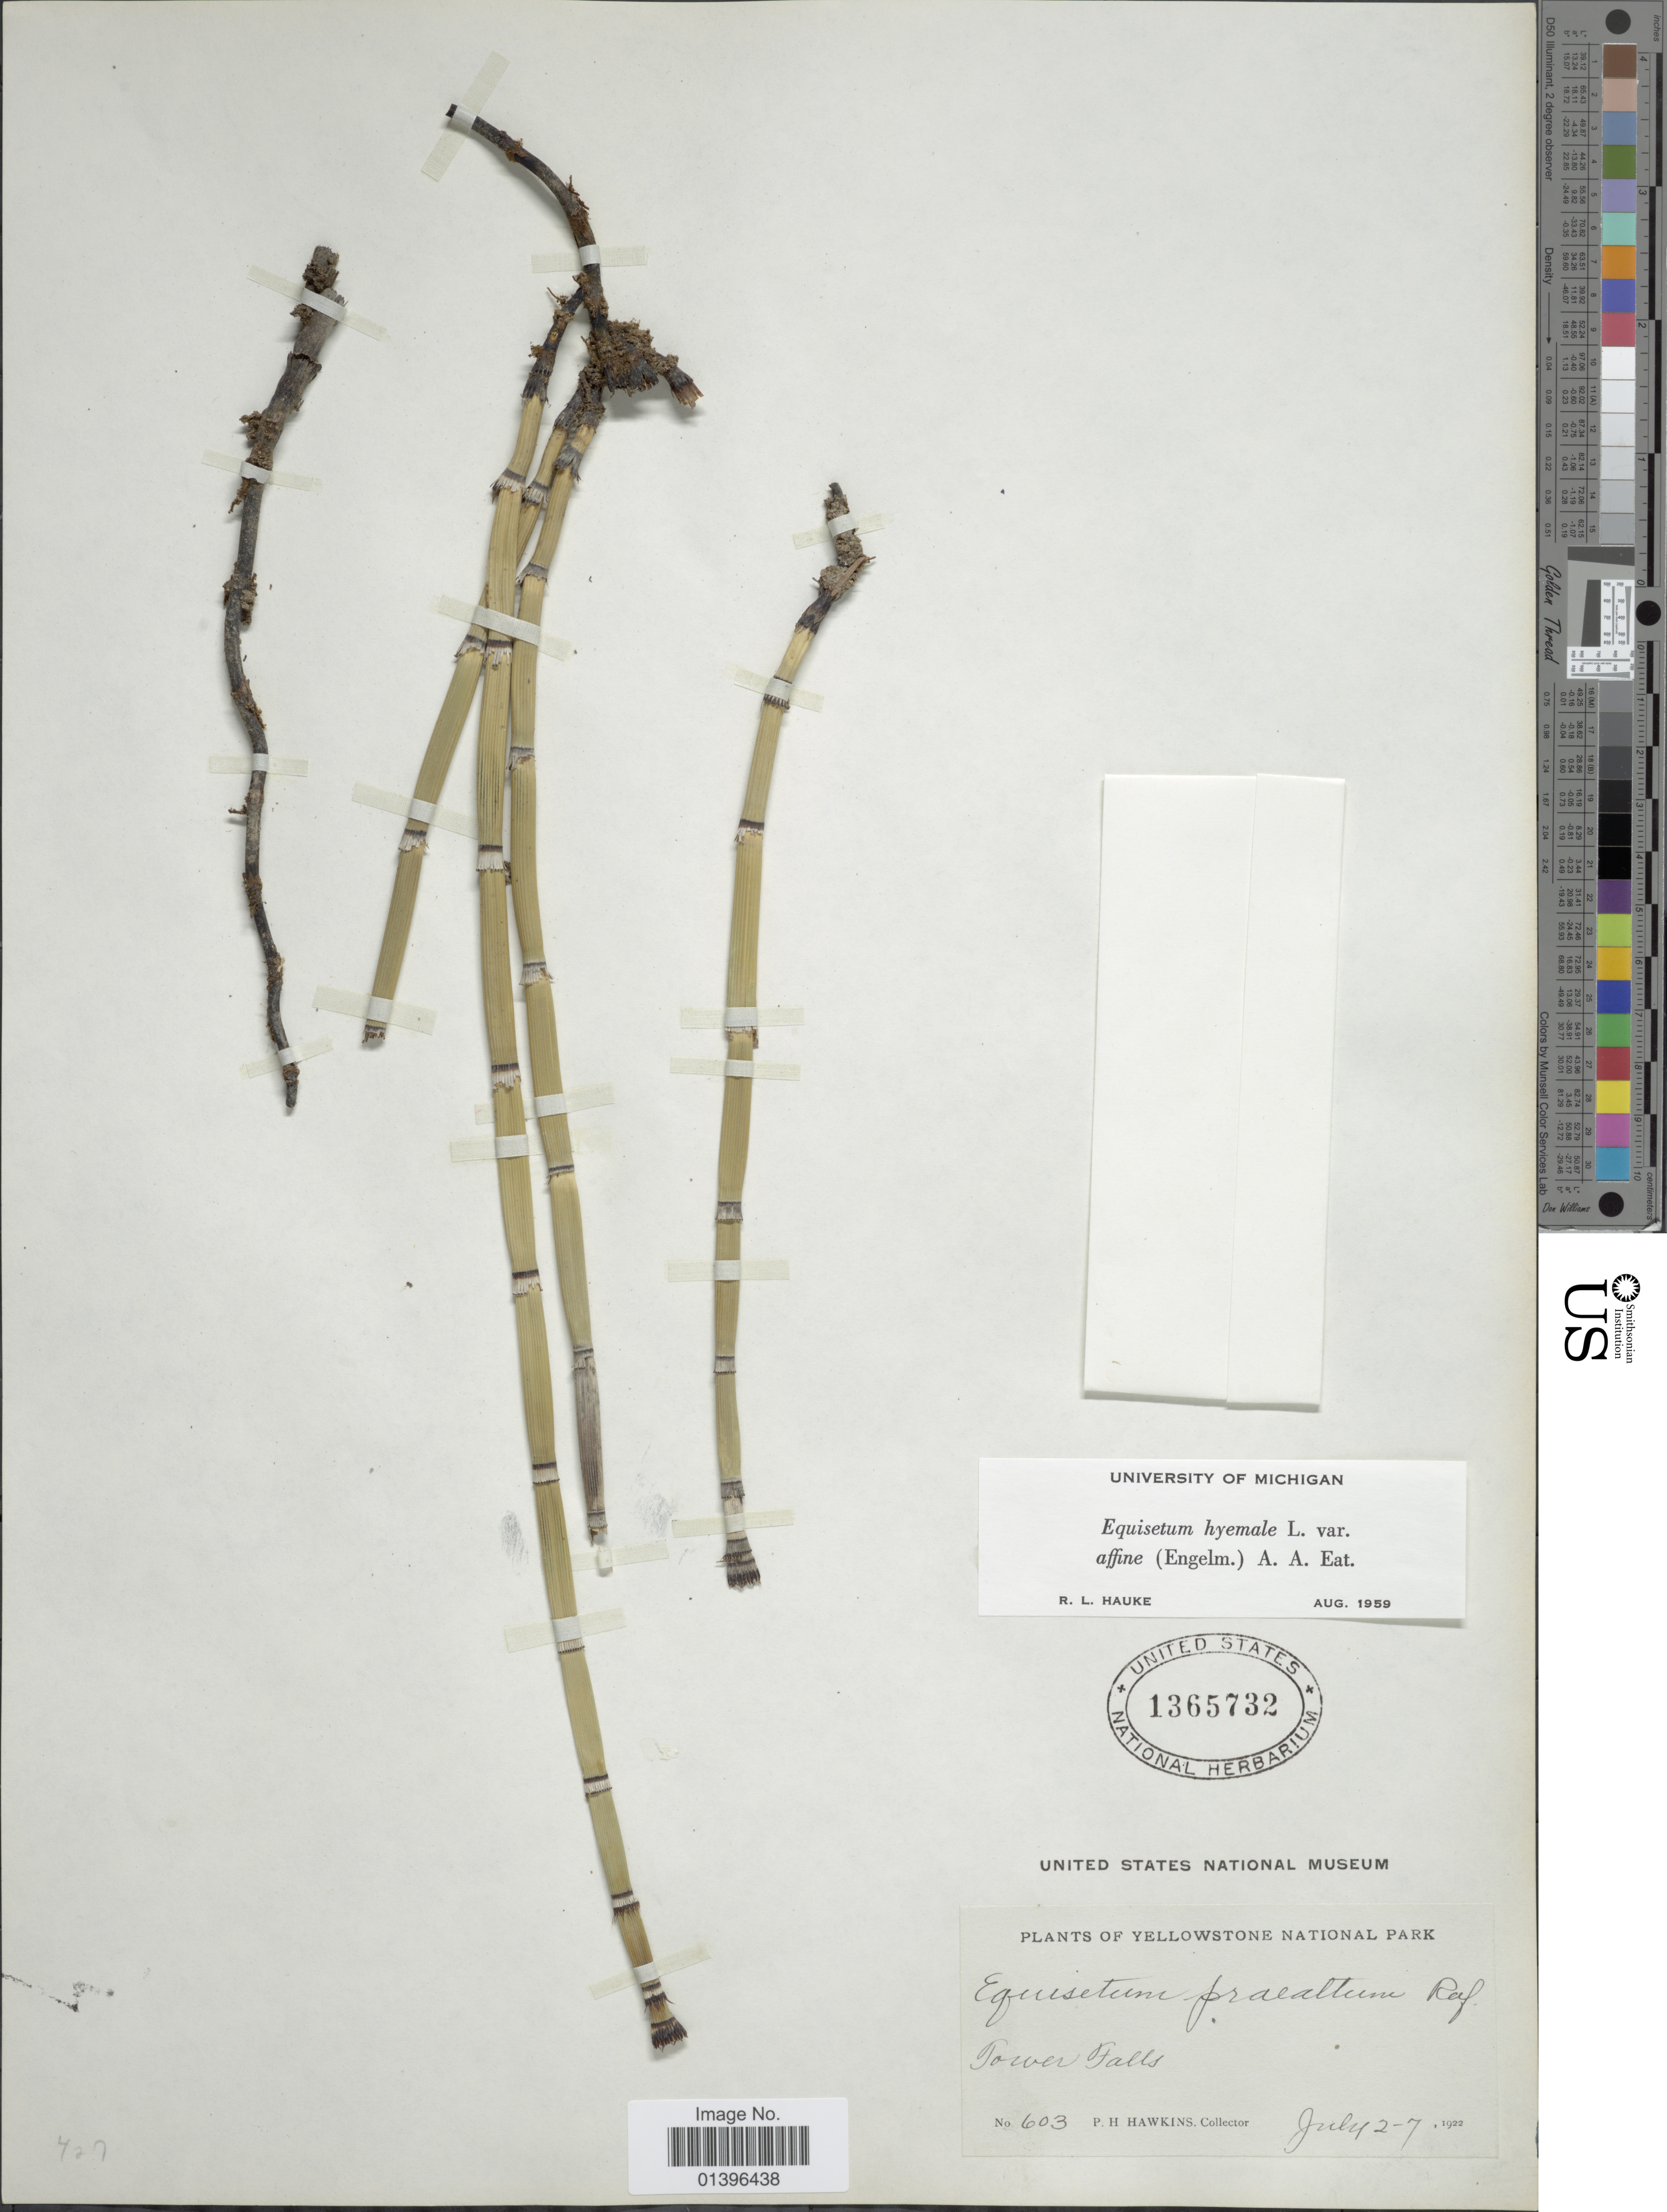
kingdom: Plantae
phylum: Tracheophyta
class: Polypodiopsida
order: Equisetales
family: Equisetaceae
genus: Equisetum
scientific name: Equisetum hyemale var. affine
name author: (Engelm.) A.A. Eaton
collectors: P. Hawkins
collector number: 603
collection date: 1922-07-02/1922-07-07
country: United States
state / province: Wyoming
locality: Yellowstone National Park. Tower Falls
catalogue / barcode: US 1365732